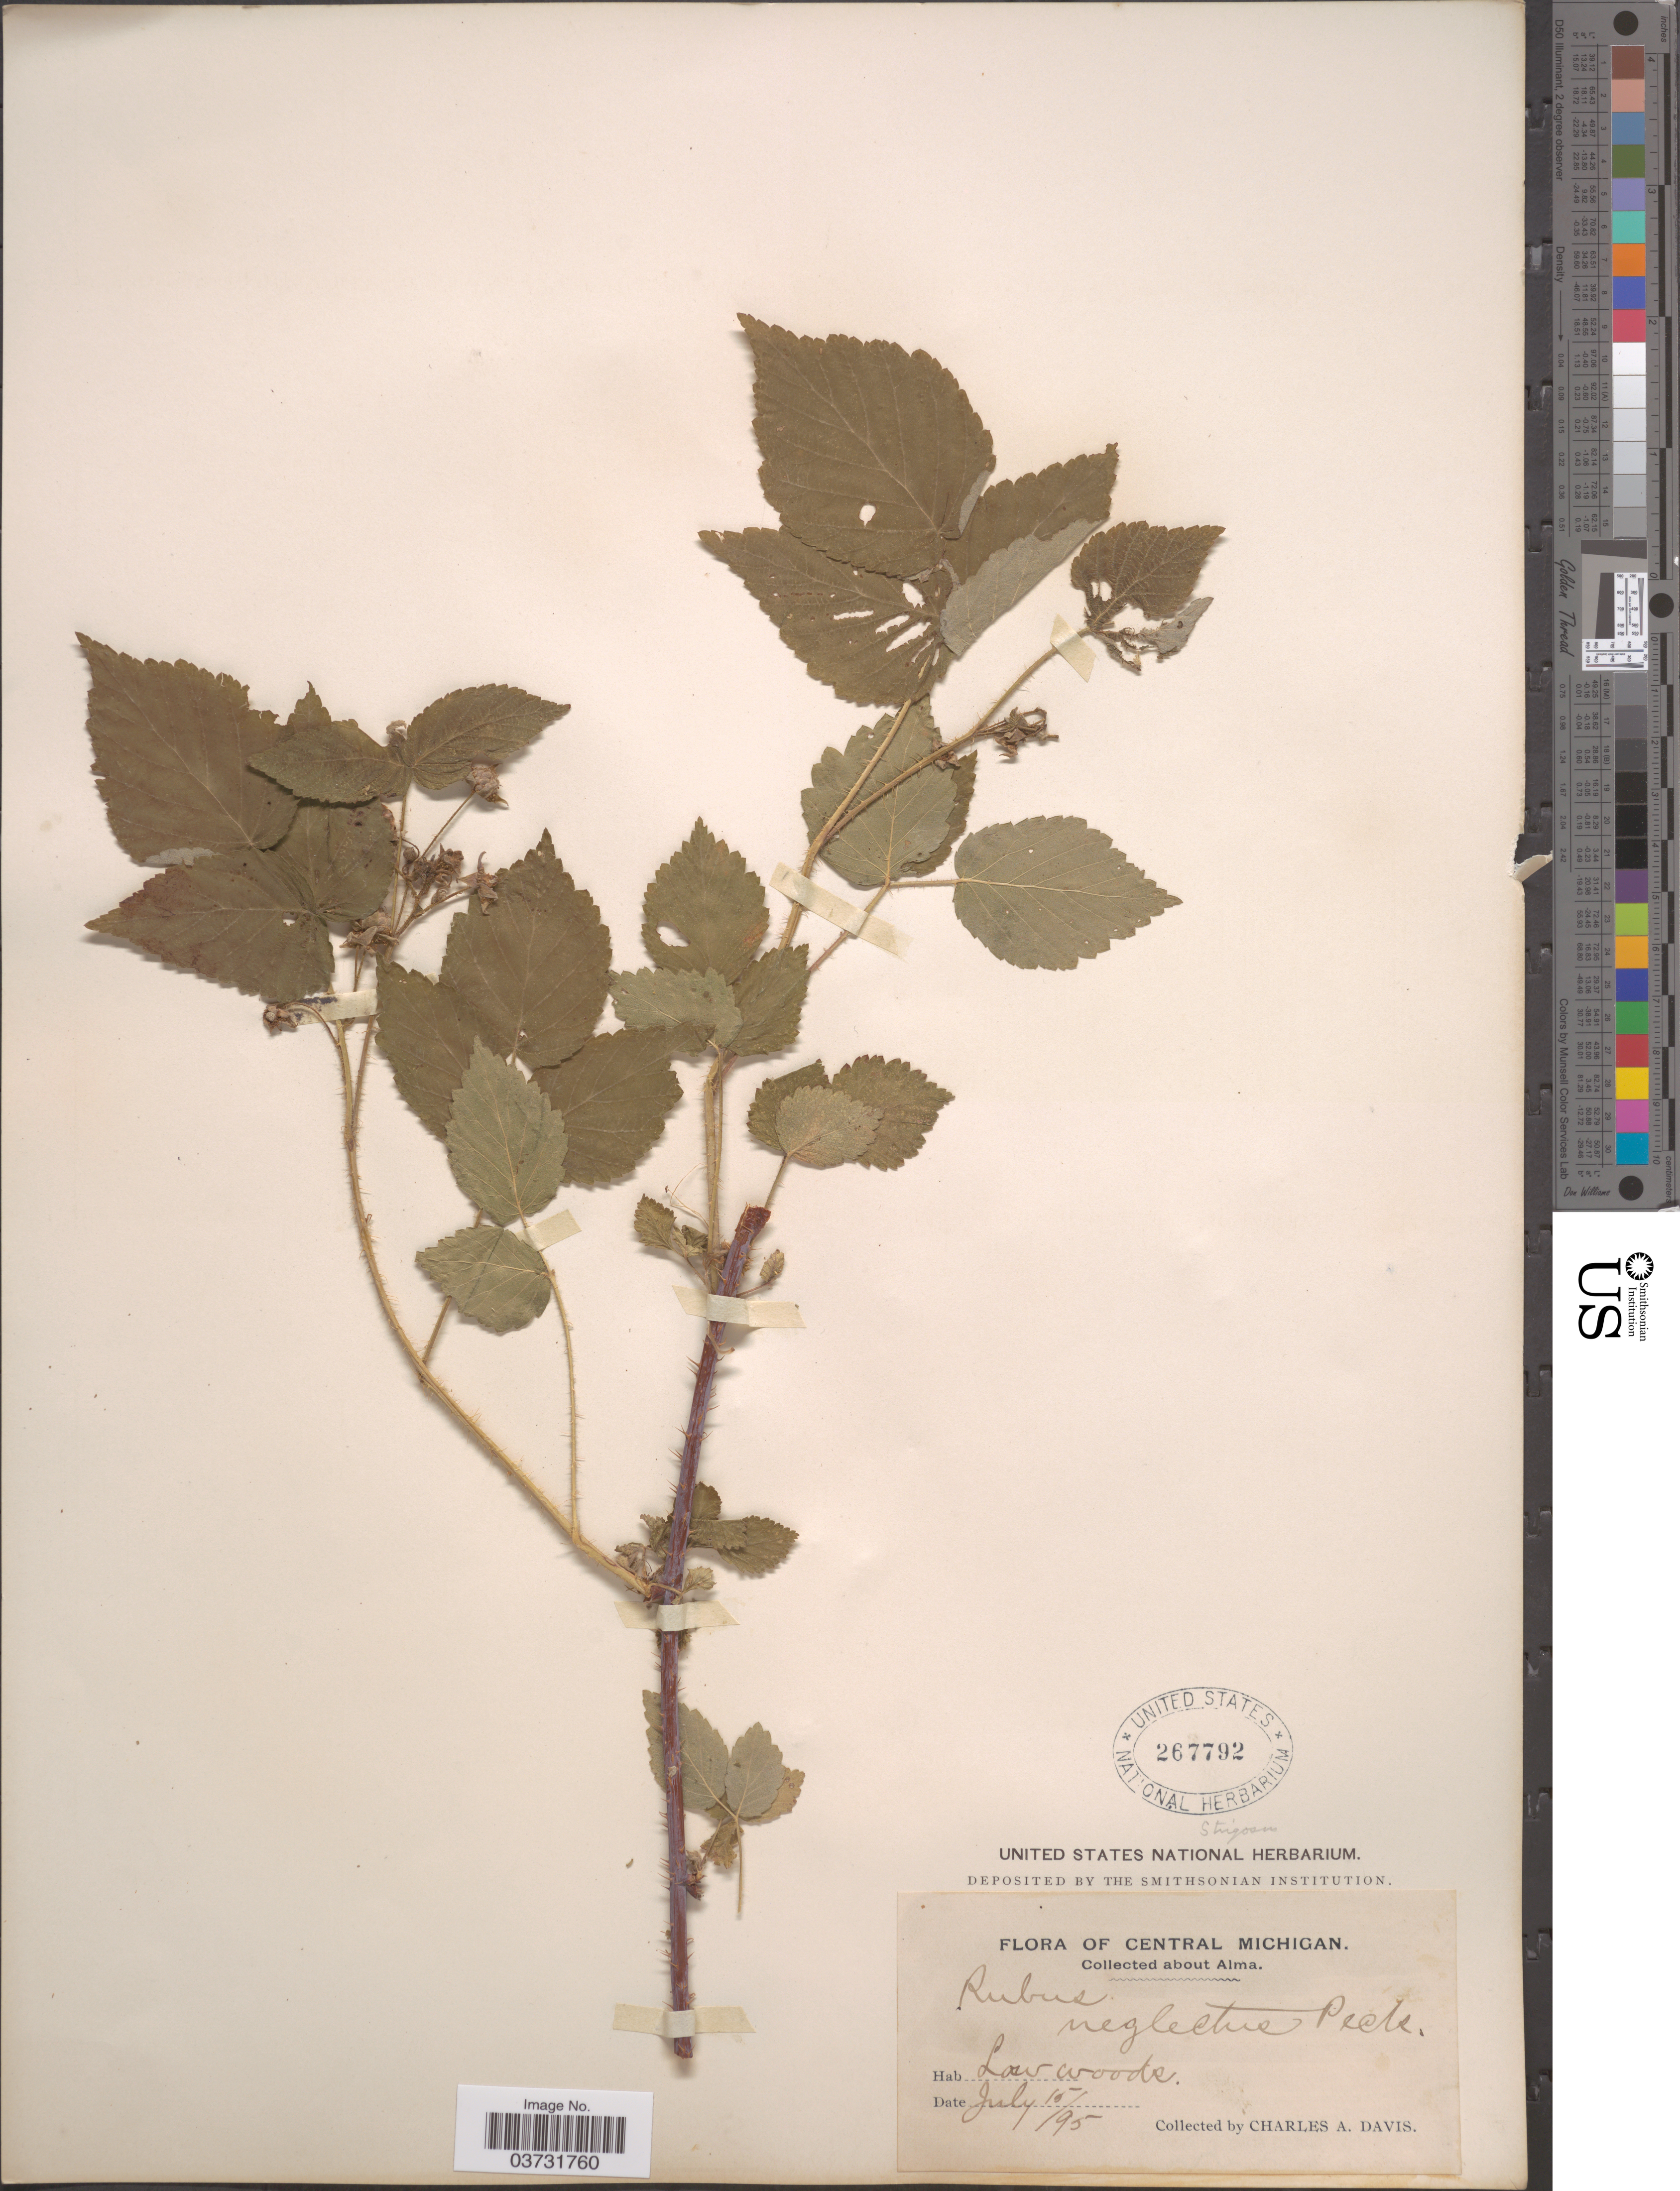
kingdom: Plantae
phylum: Tracheophyta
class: Magnoliopsida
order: Rosales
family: Rosaceae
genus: Rubus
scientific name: Rubus x neglectus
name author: Peck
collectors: C. Davis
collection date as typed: Transcribed d/m/y: 15/7/95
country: United States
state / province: Michigan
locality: Central Michigan. About Alma.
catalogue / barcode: US 267792